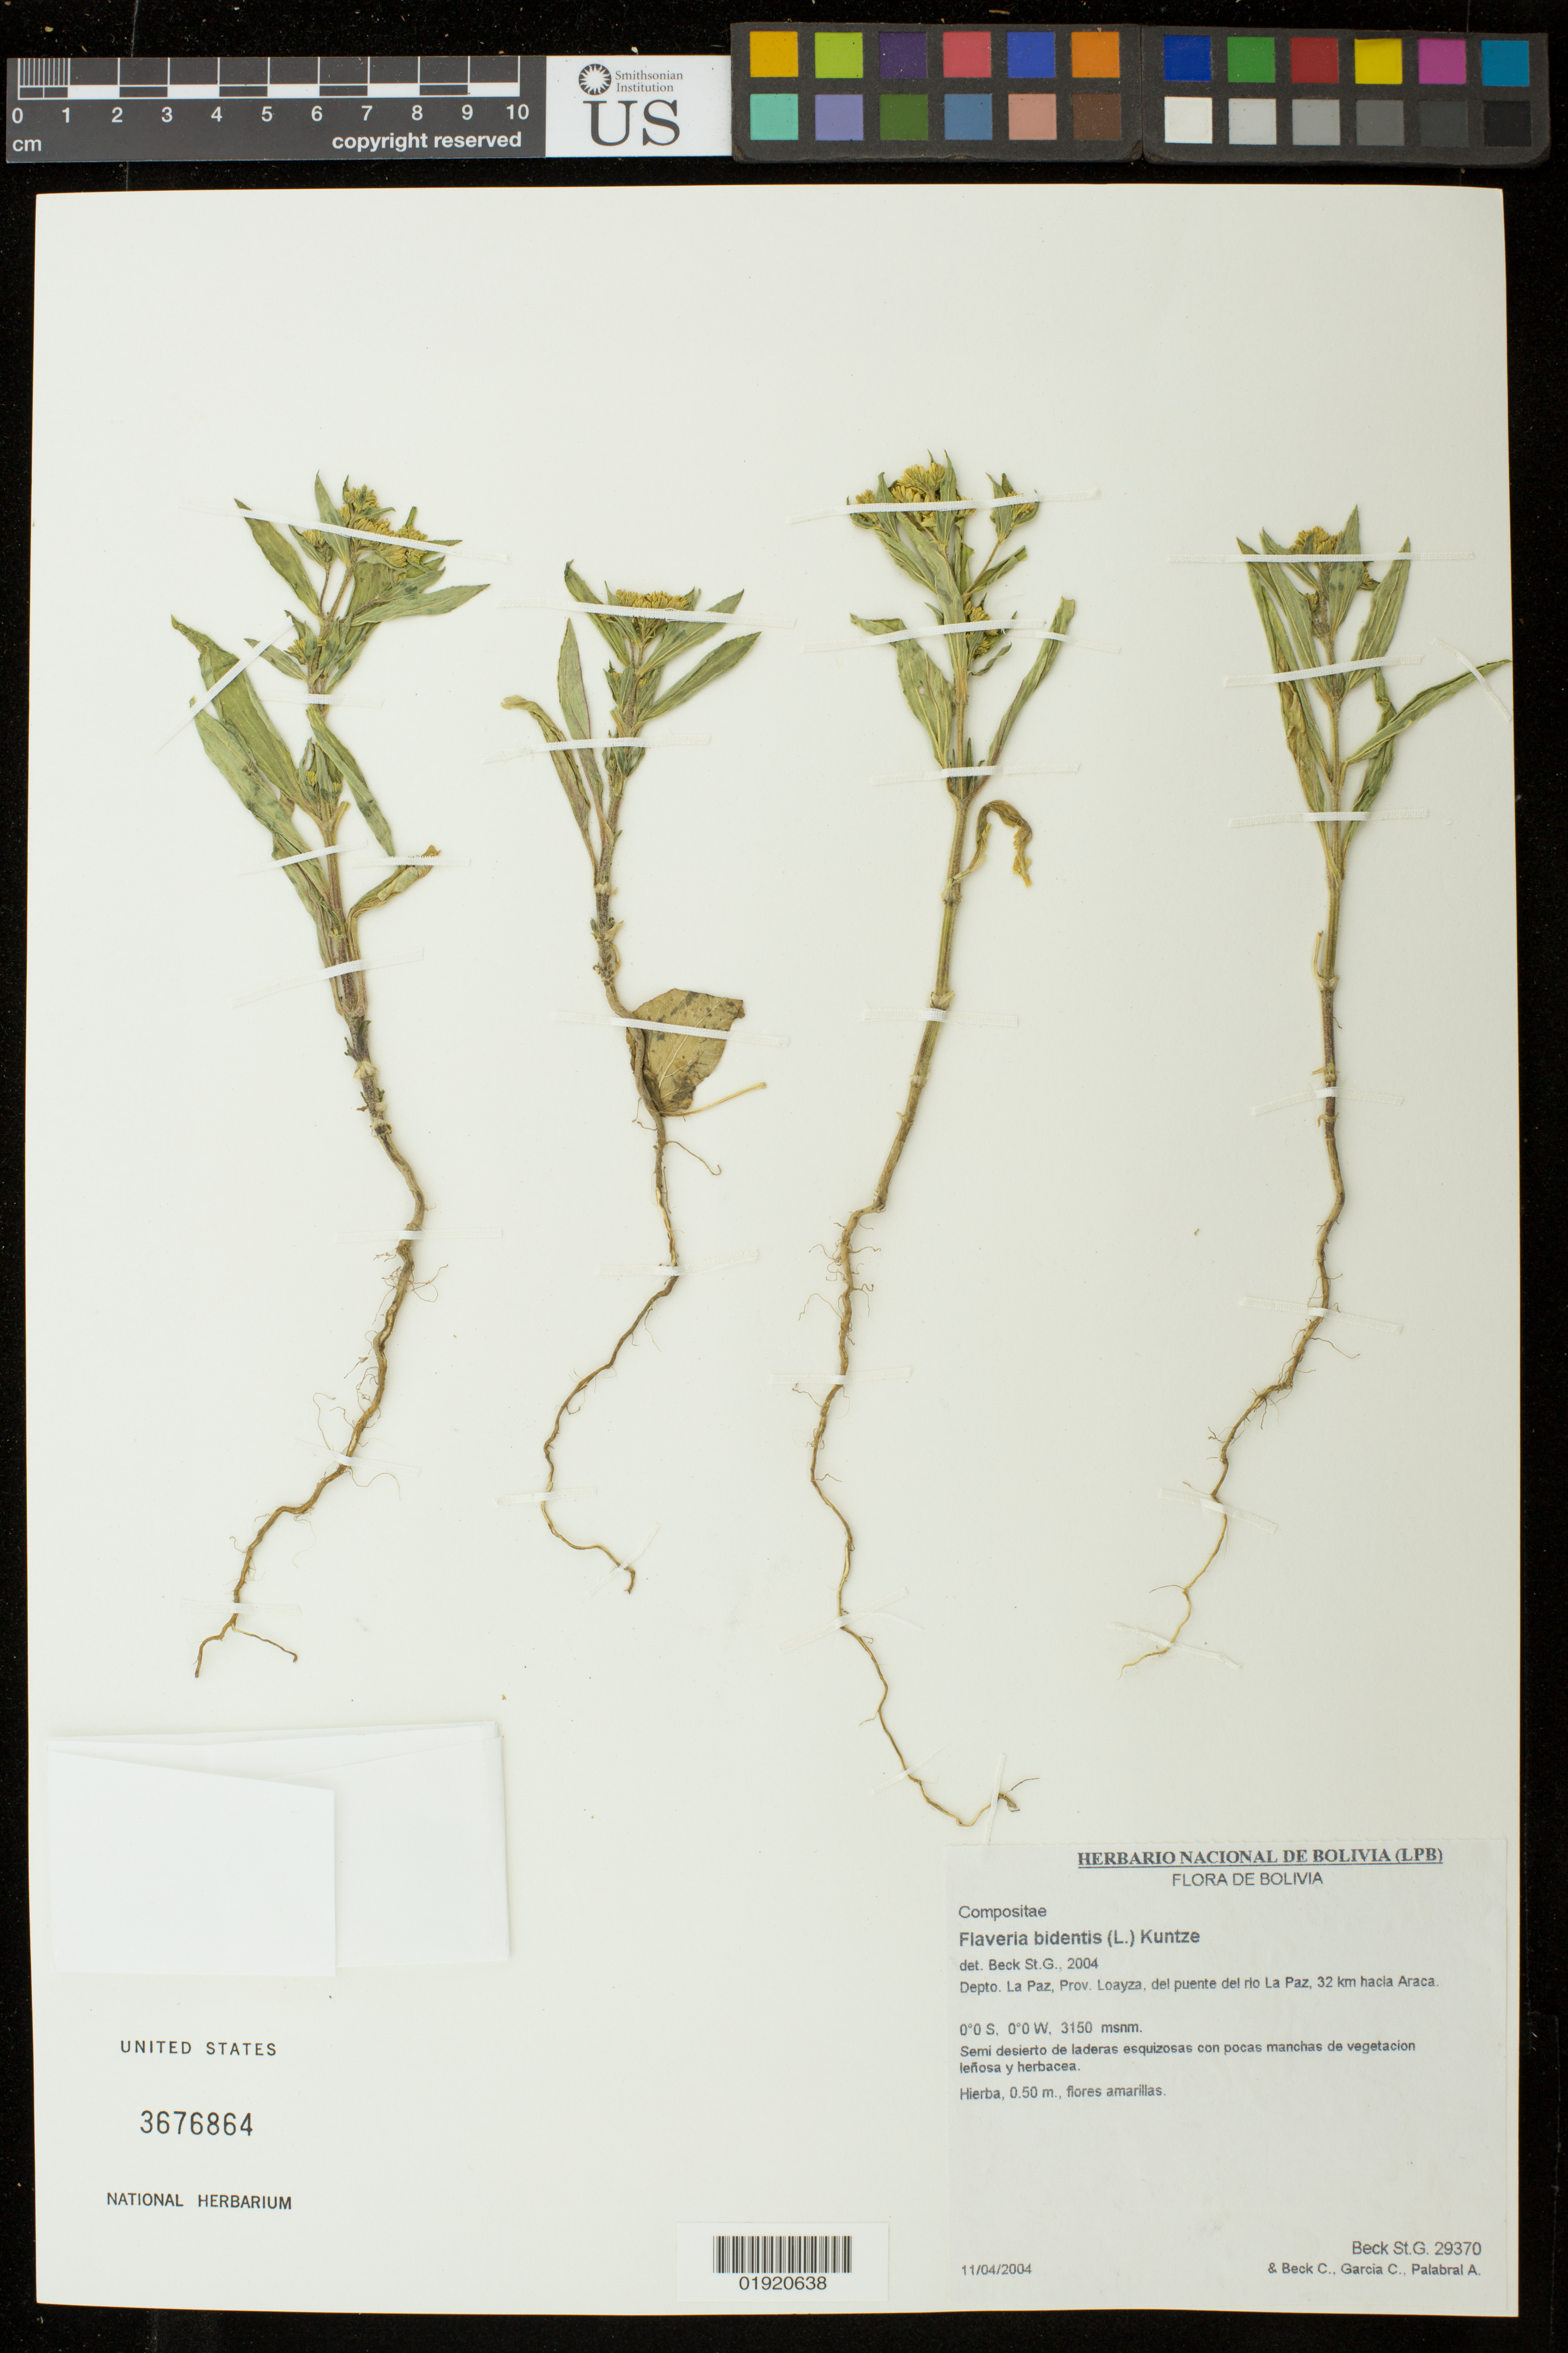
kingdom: Plantae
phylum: Tracheophyta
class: Magnoliopsida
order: Asterales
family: Asteraceae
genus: Flaveria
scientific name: Flaveria bidentis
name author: (L.) Kuntze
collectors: S. Beck, C. Beck, C. Garcia & A. Palabral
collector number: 29370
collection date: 2004-04-11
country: Bolivia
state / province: La Paz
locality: Depto. La Paz, Prov. Loayza, del puente del rio La Paz, 32 km hacia Araca.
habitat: Semi desierto de laderas esquizosas con pocas manchas de vegetacion lenosa y herbacea.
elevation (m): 3150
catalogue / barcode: US 3676864